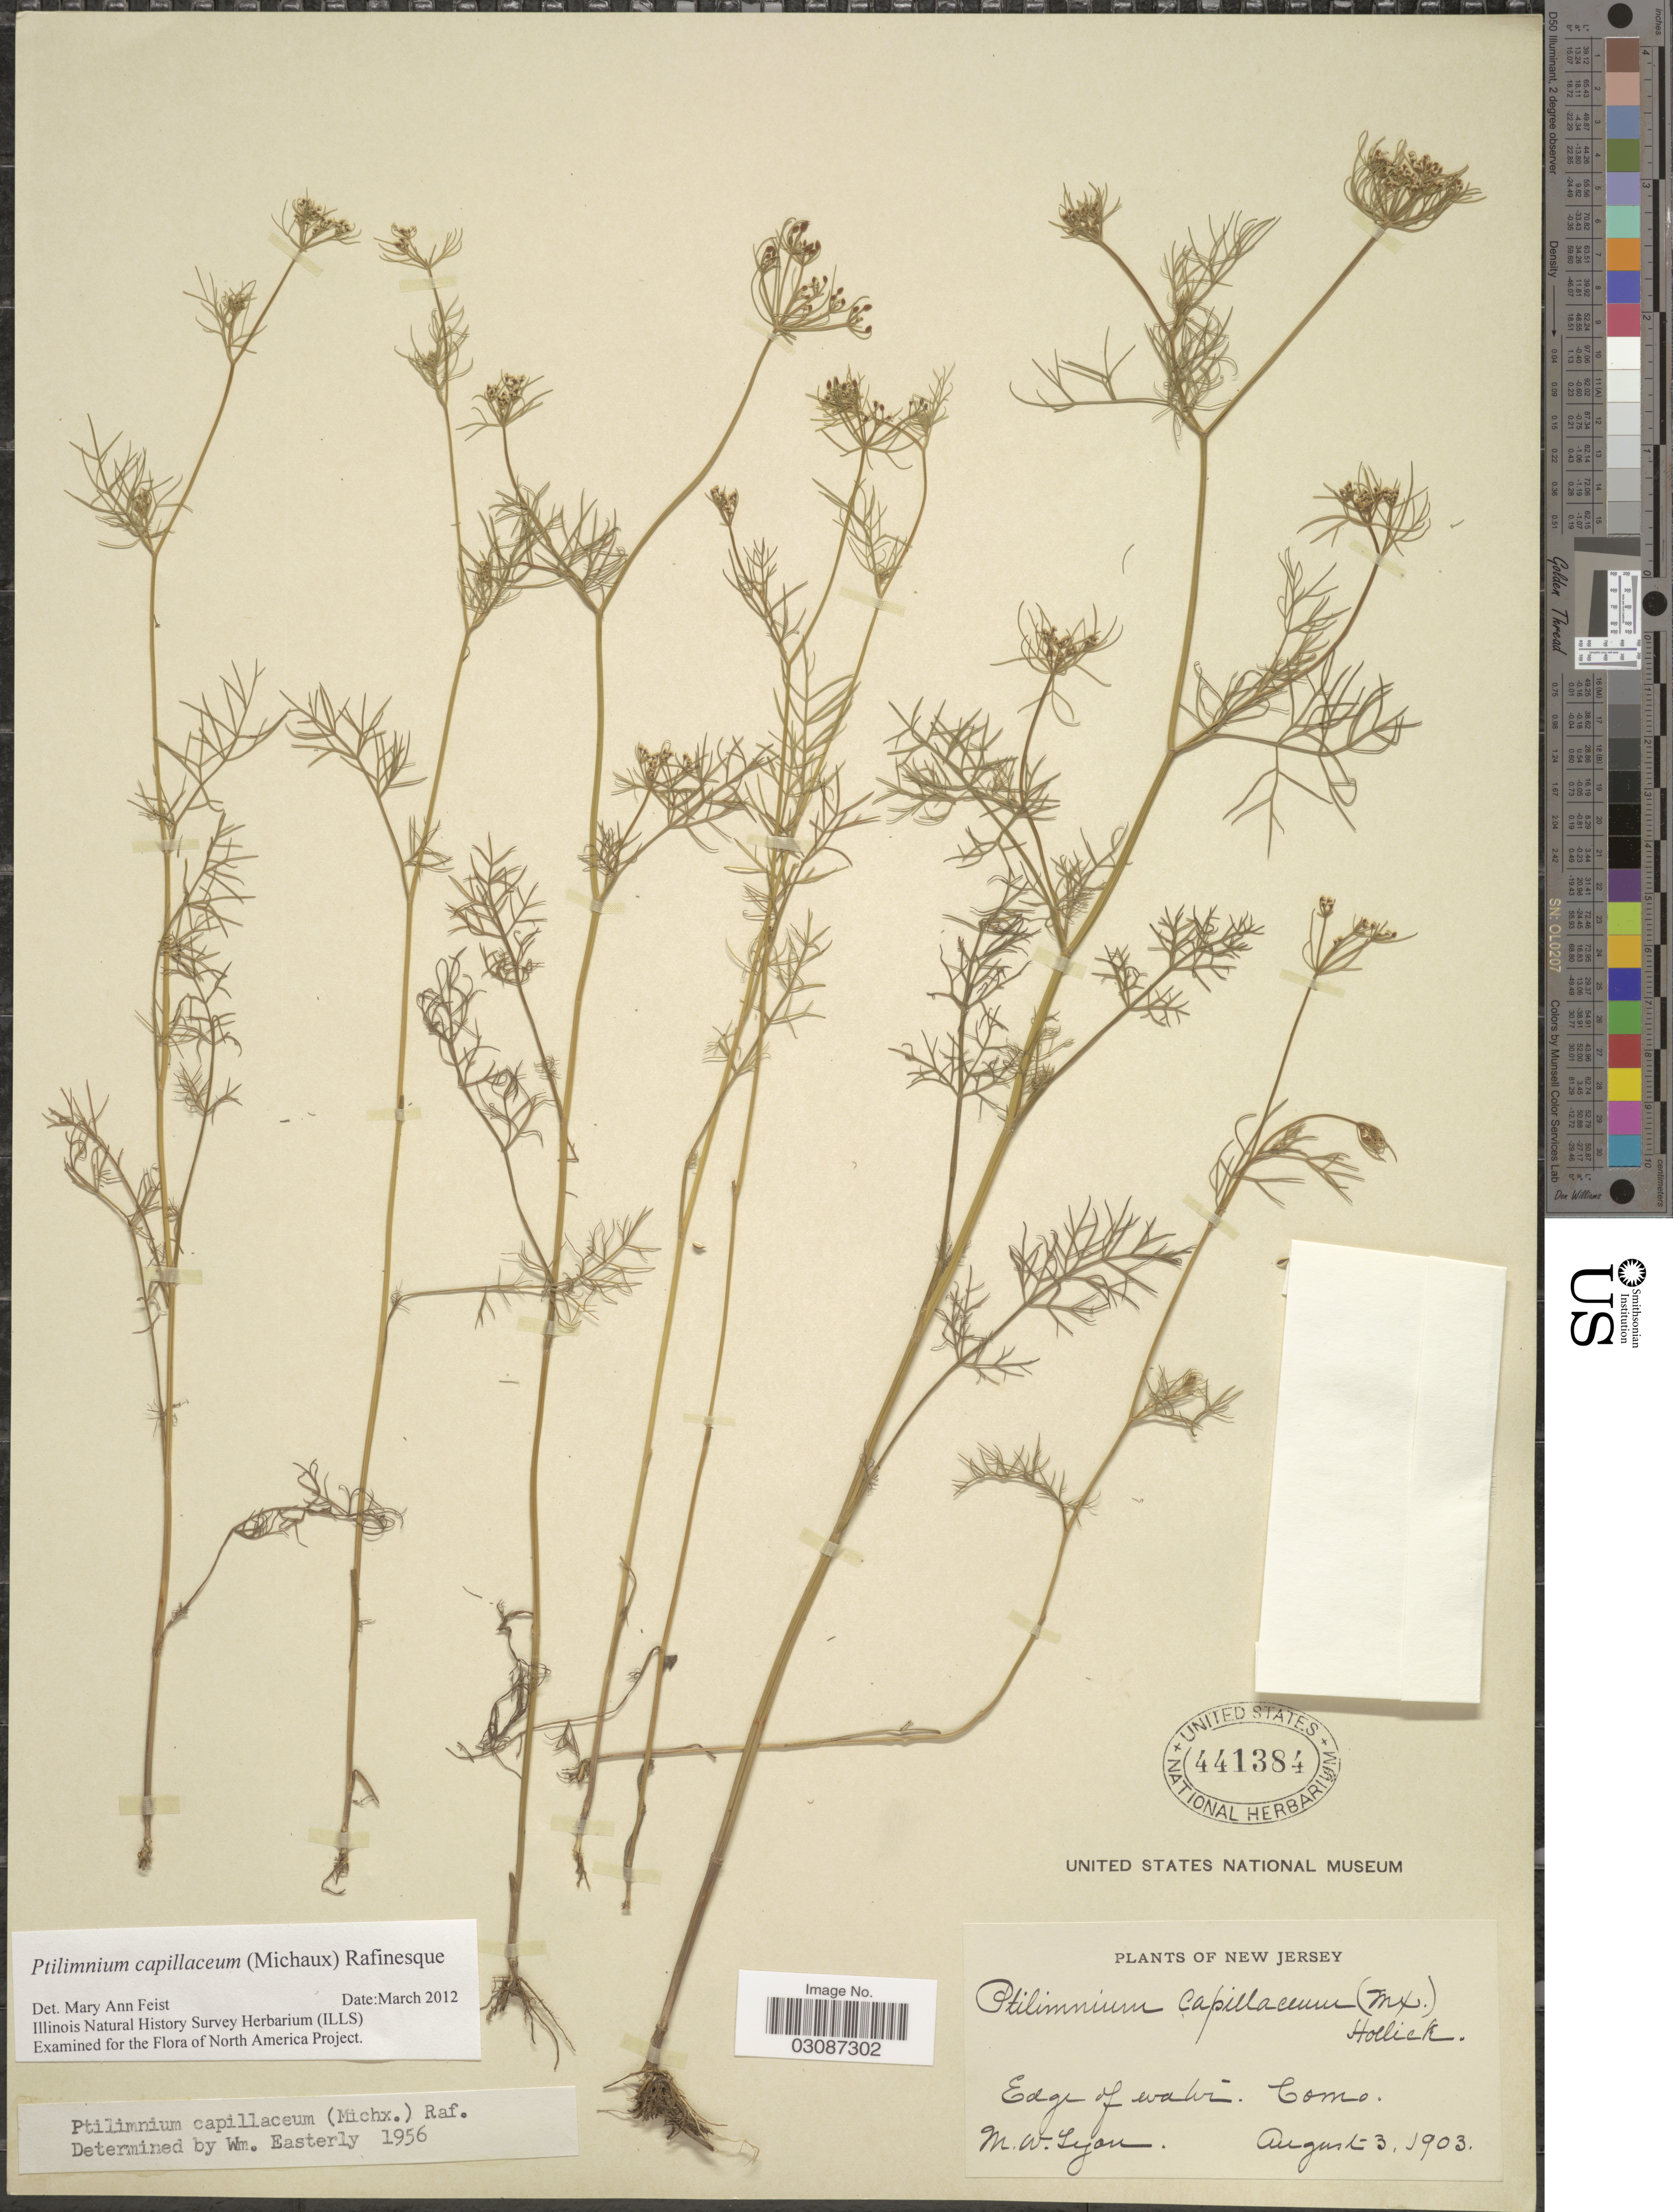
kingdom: Plantae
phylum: Tracheophyta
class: Magnoliopsida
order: Apiales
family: Apiaceae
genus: Ptilimnium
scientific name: Ptilimnium capillaceum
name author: (Michx.) Raf.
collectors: M. W. Lyon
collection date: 1903-08-03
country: United States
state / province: New Jersey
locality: Edge of water. Como.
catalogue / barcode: US 441384